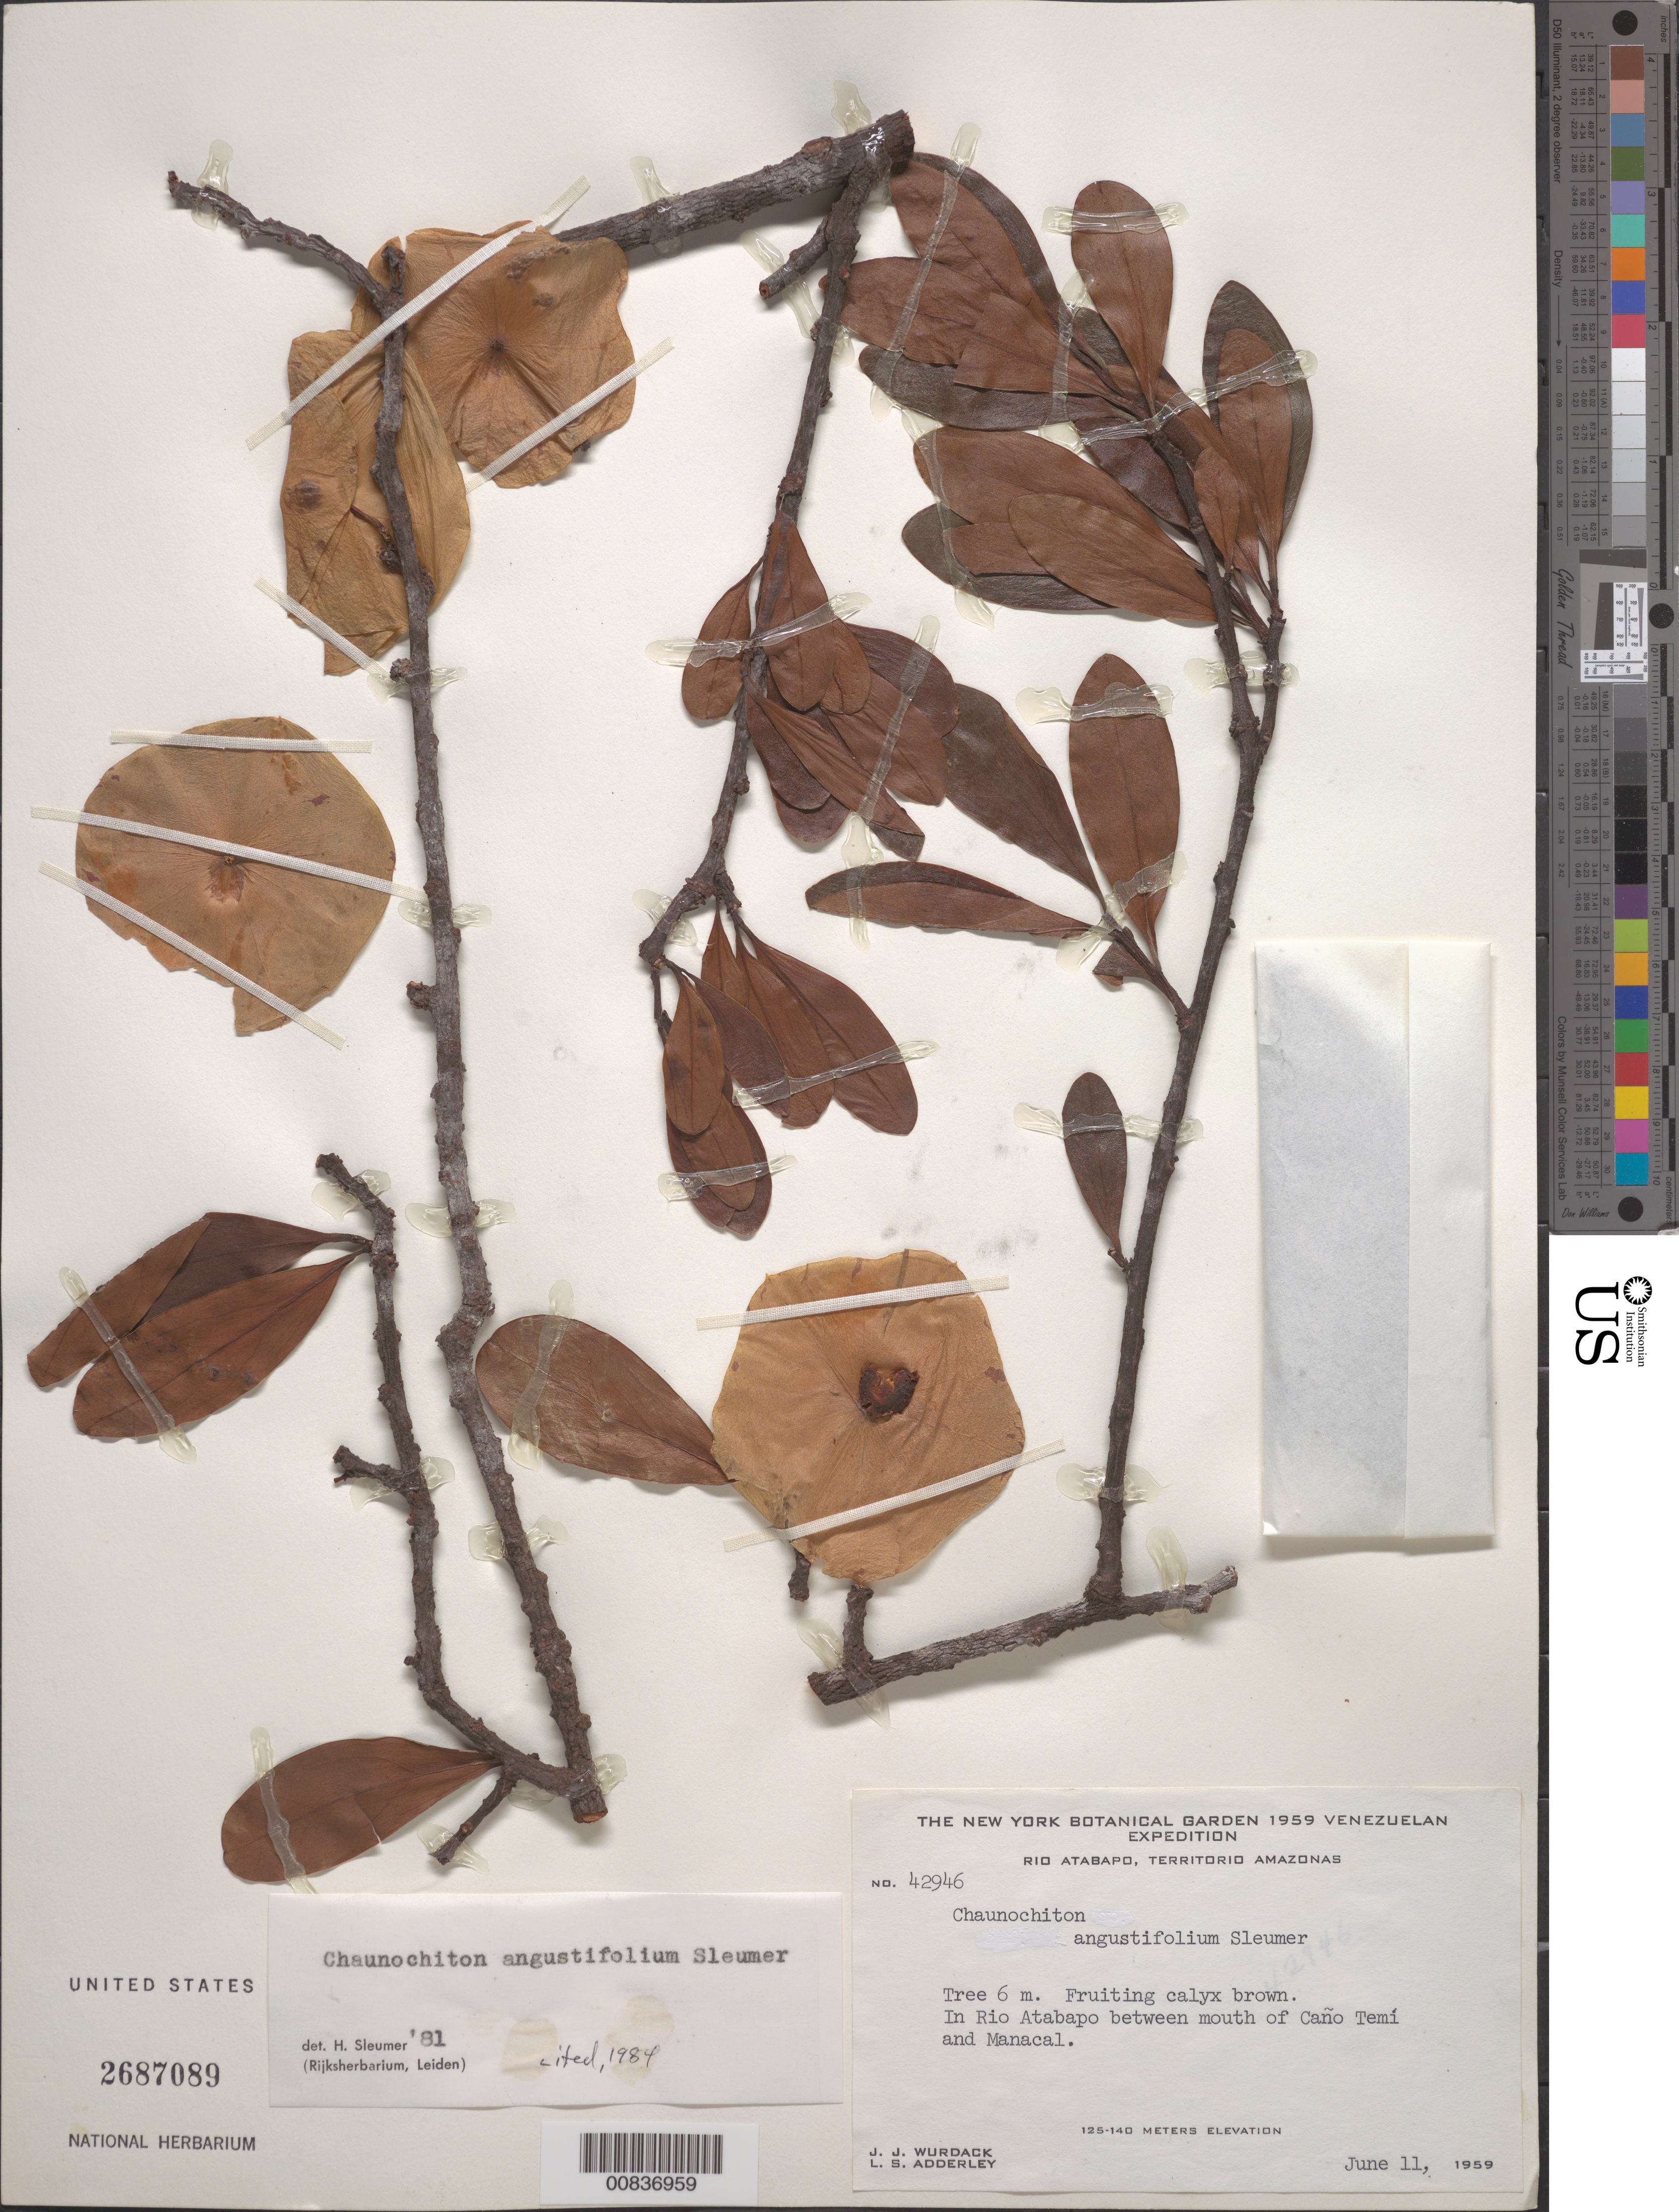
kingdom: Plantae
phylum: Tracheophyta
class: Magnoliopsida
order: Santalales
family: Aptandraceae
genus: Chaunochiton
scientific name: Chaunochiton angustifolium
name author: Sleumer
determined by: Sleumer, H. O.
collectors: J. J. Wurdack & L. S. Adderley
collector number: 42946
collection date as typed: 11-Jun-59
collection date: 1959-06-11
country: Venezuela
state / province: Amazonas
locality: Río Atabapo, between mouth of Caño Temí and Manacal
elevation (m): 125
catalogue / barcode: US 2687089